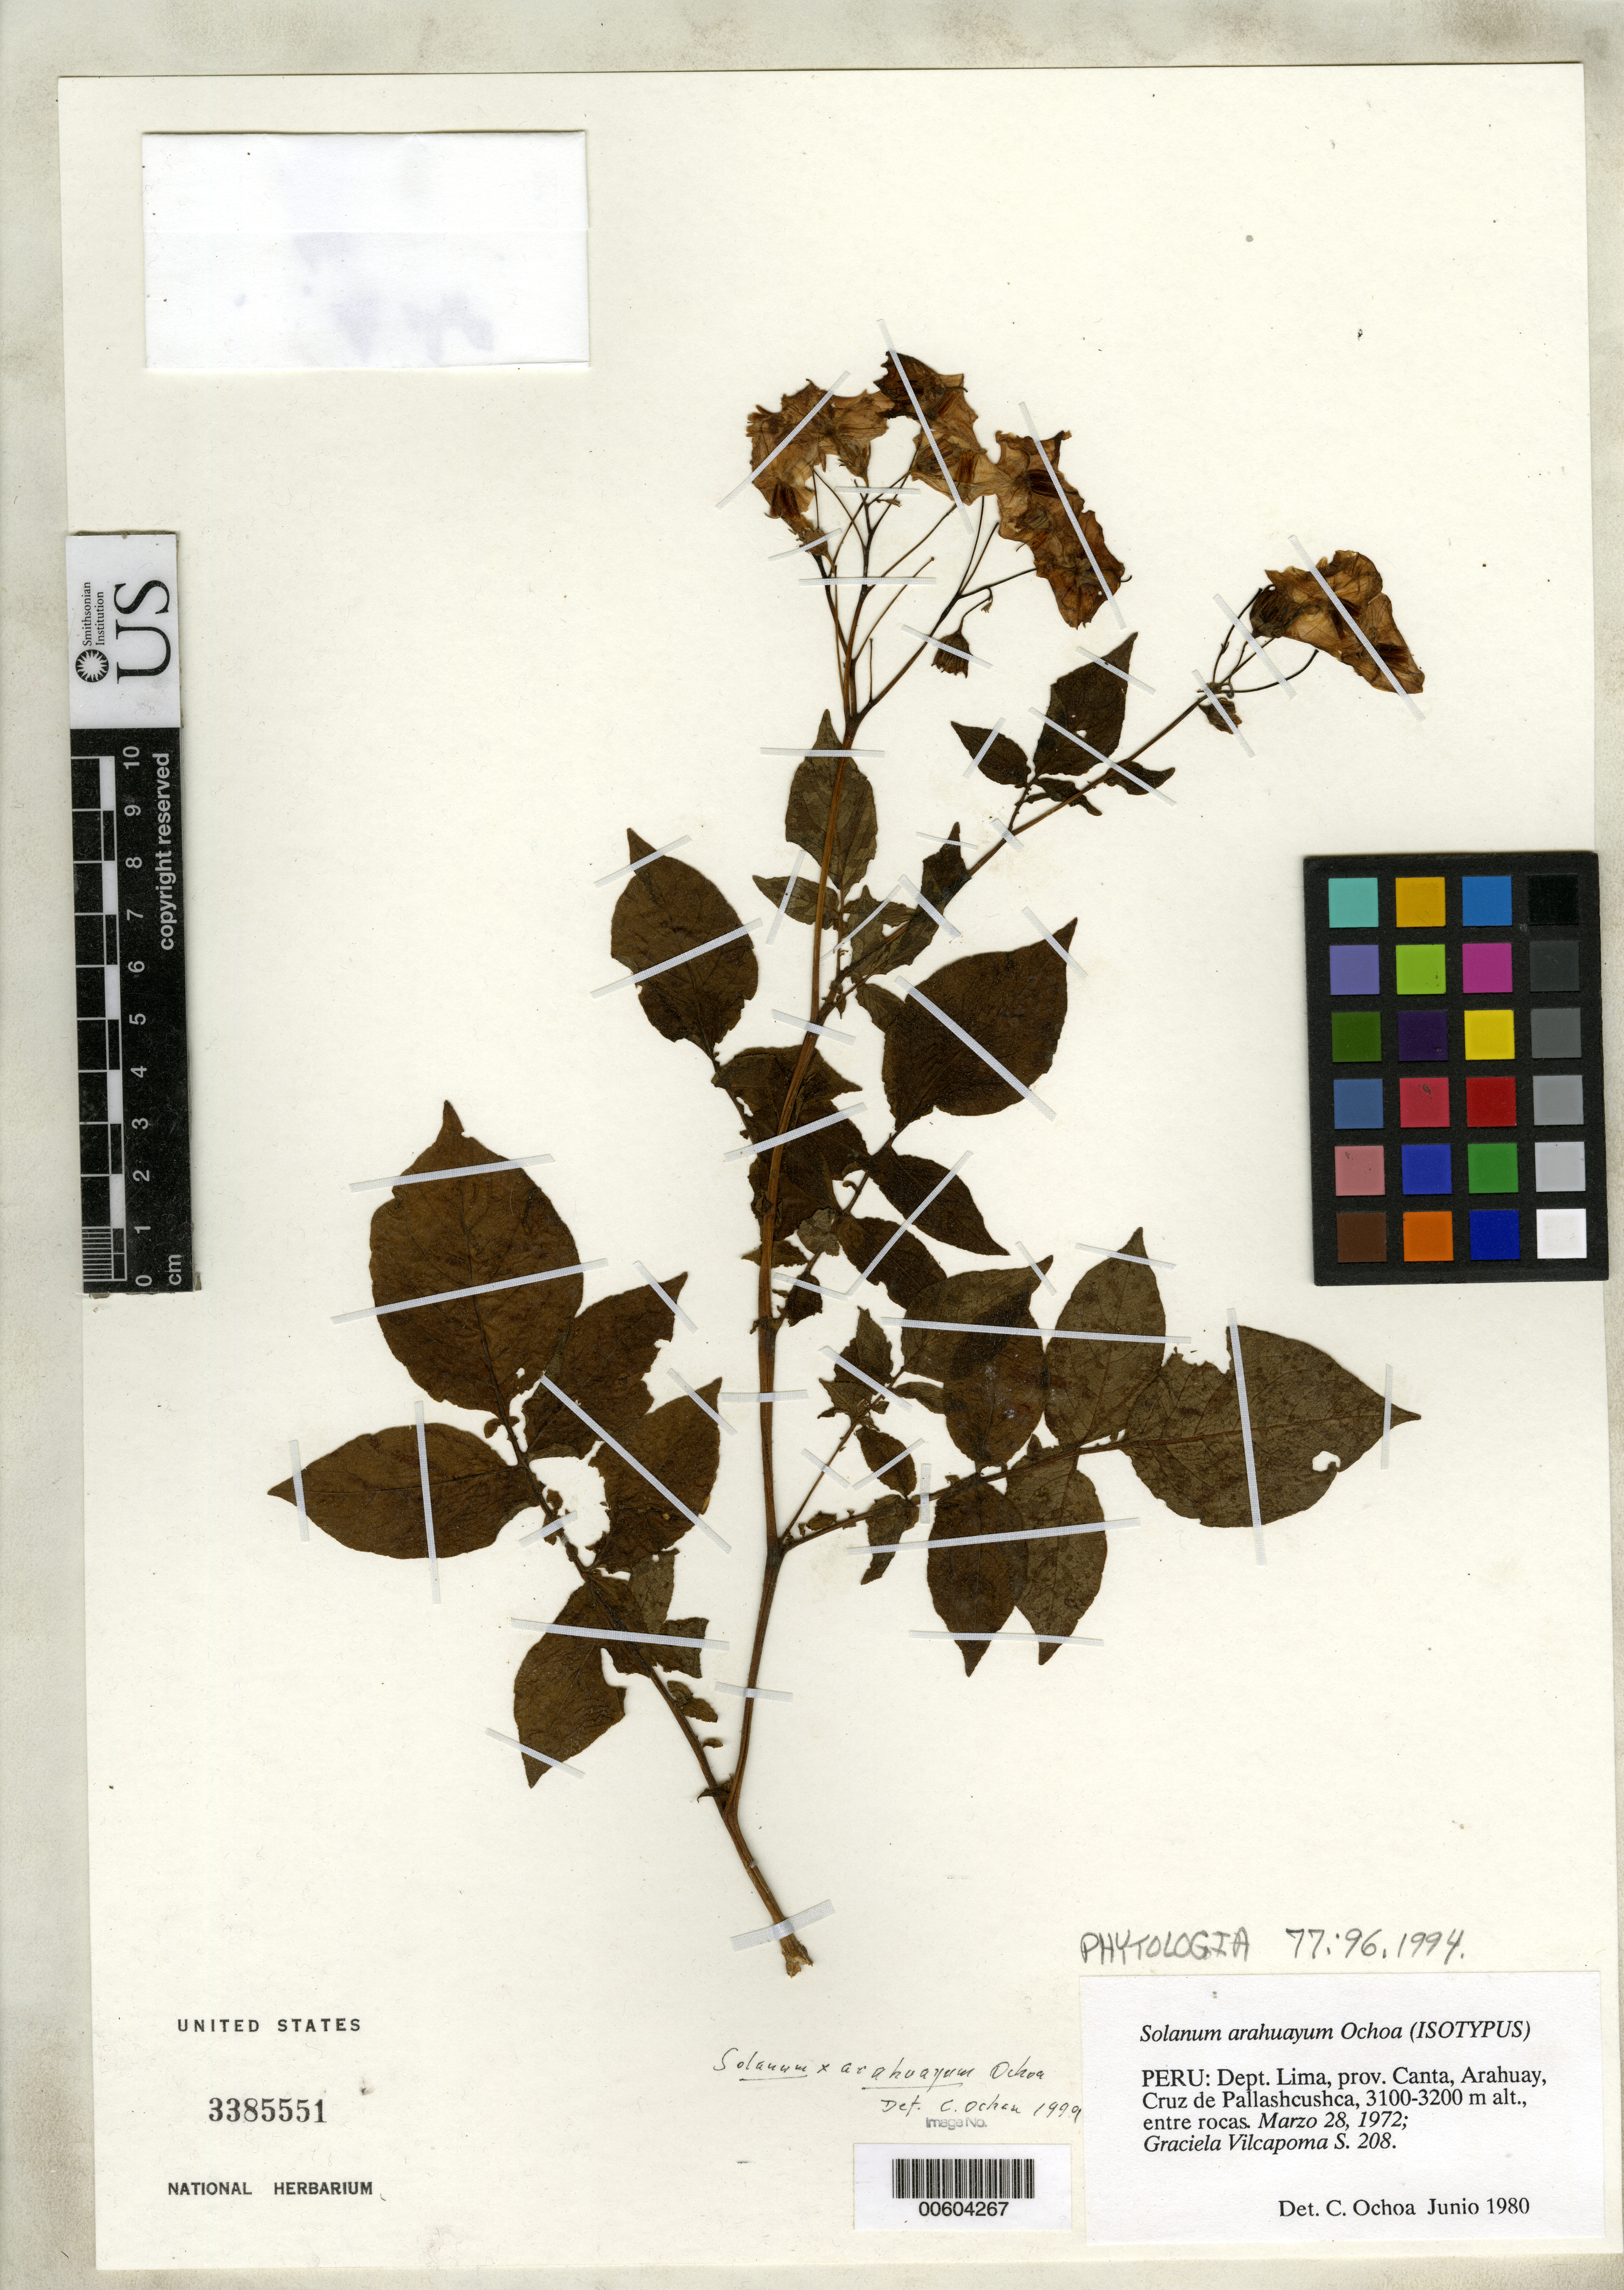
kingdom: Plantae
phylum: Tracheophyta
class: Magnoliopsida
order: Solanales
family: Solanaceae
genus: Solanum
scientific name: Solanum arahuayum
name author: Ochoa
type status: Isotype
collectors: G. Vilcapoma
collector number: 208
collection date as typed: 28 Mar 1972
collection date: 1972-03-28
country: Peru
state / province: Lima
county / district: Canta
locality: Arahuay, Cruz de Pallashcushca, entre Rocas.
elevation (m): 3100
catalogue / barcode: US 3385551